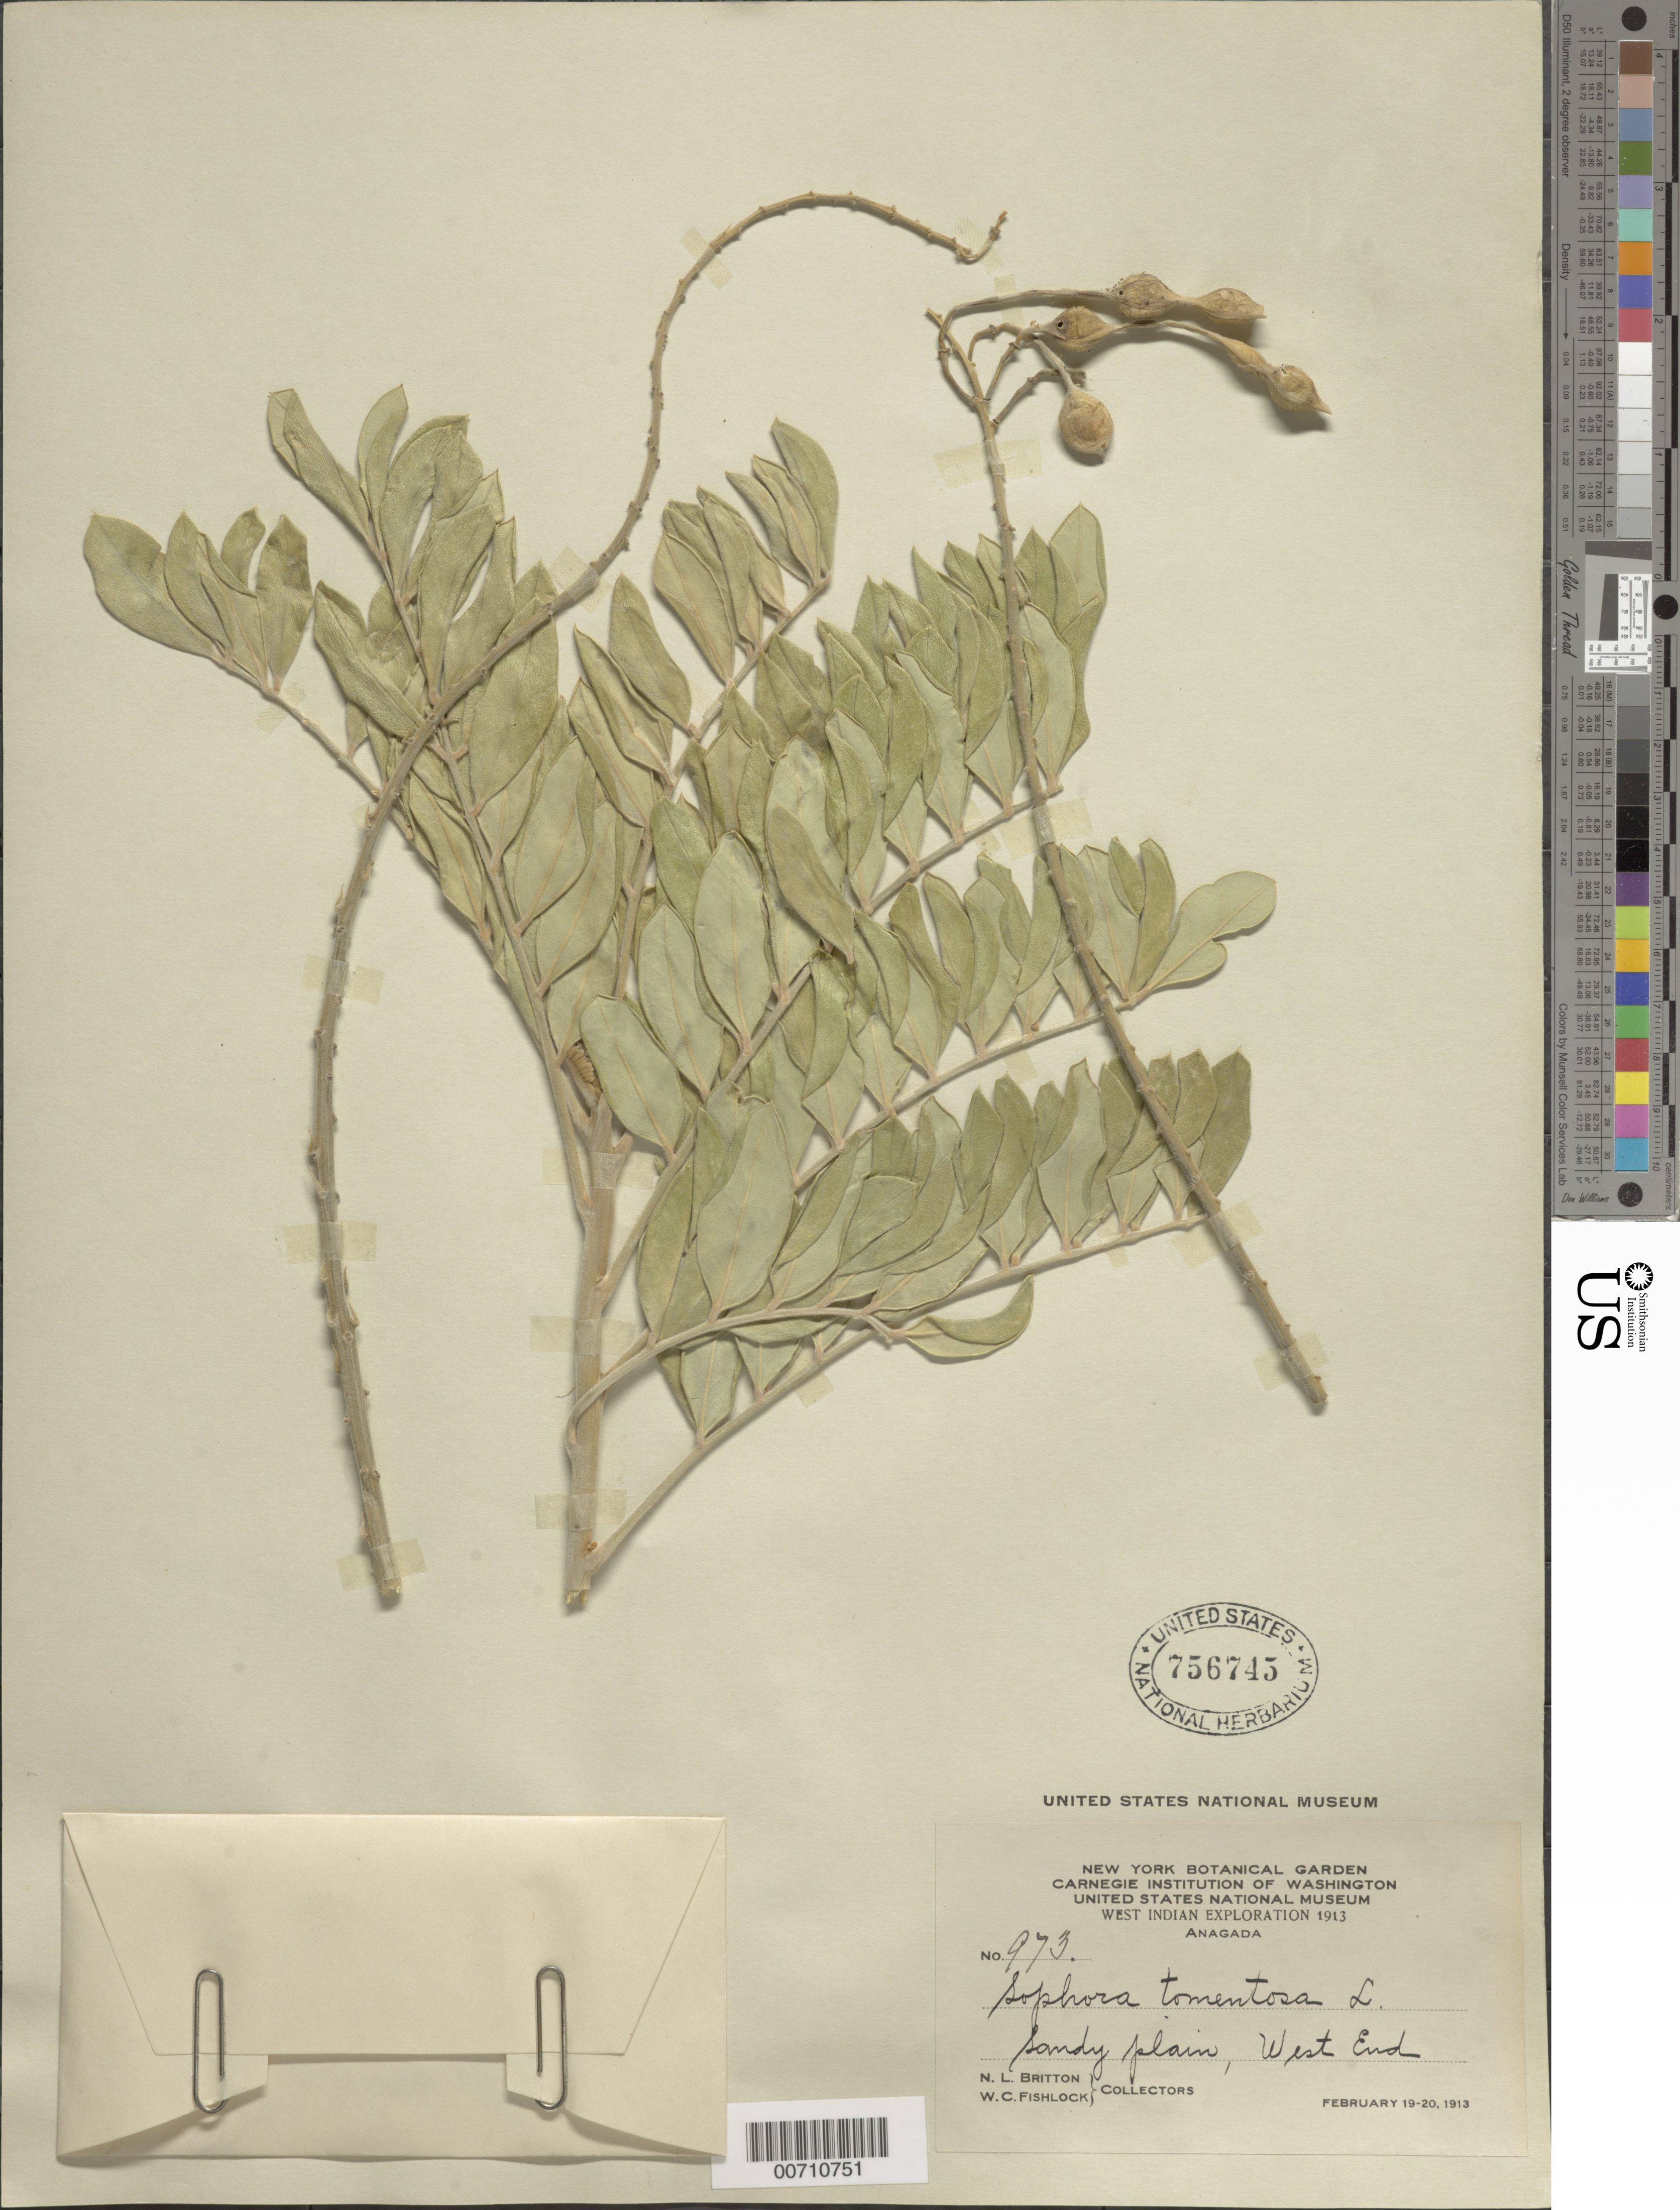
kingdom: Plantae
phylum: Tracheophyta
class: Magnoliopsida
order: Fabales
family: Fabaceae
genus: Sophora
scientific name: Sophora tomentosa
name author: L.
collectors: N. Britton & W. Fishlock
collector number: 973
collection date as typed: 19 Feb 1913 and 20 Feb 1913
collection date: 1913-02-19,1913-02-20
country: British Virgin Islands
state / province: Anegada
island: Anegada Island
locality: West End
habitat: Sandy plain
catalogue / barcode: US 756745